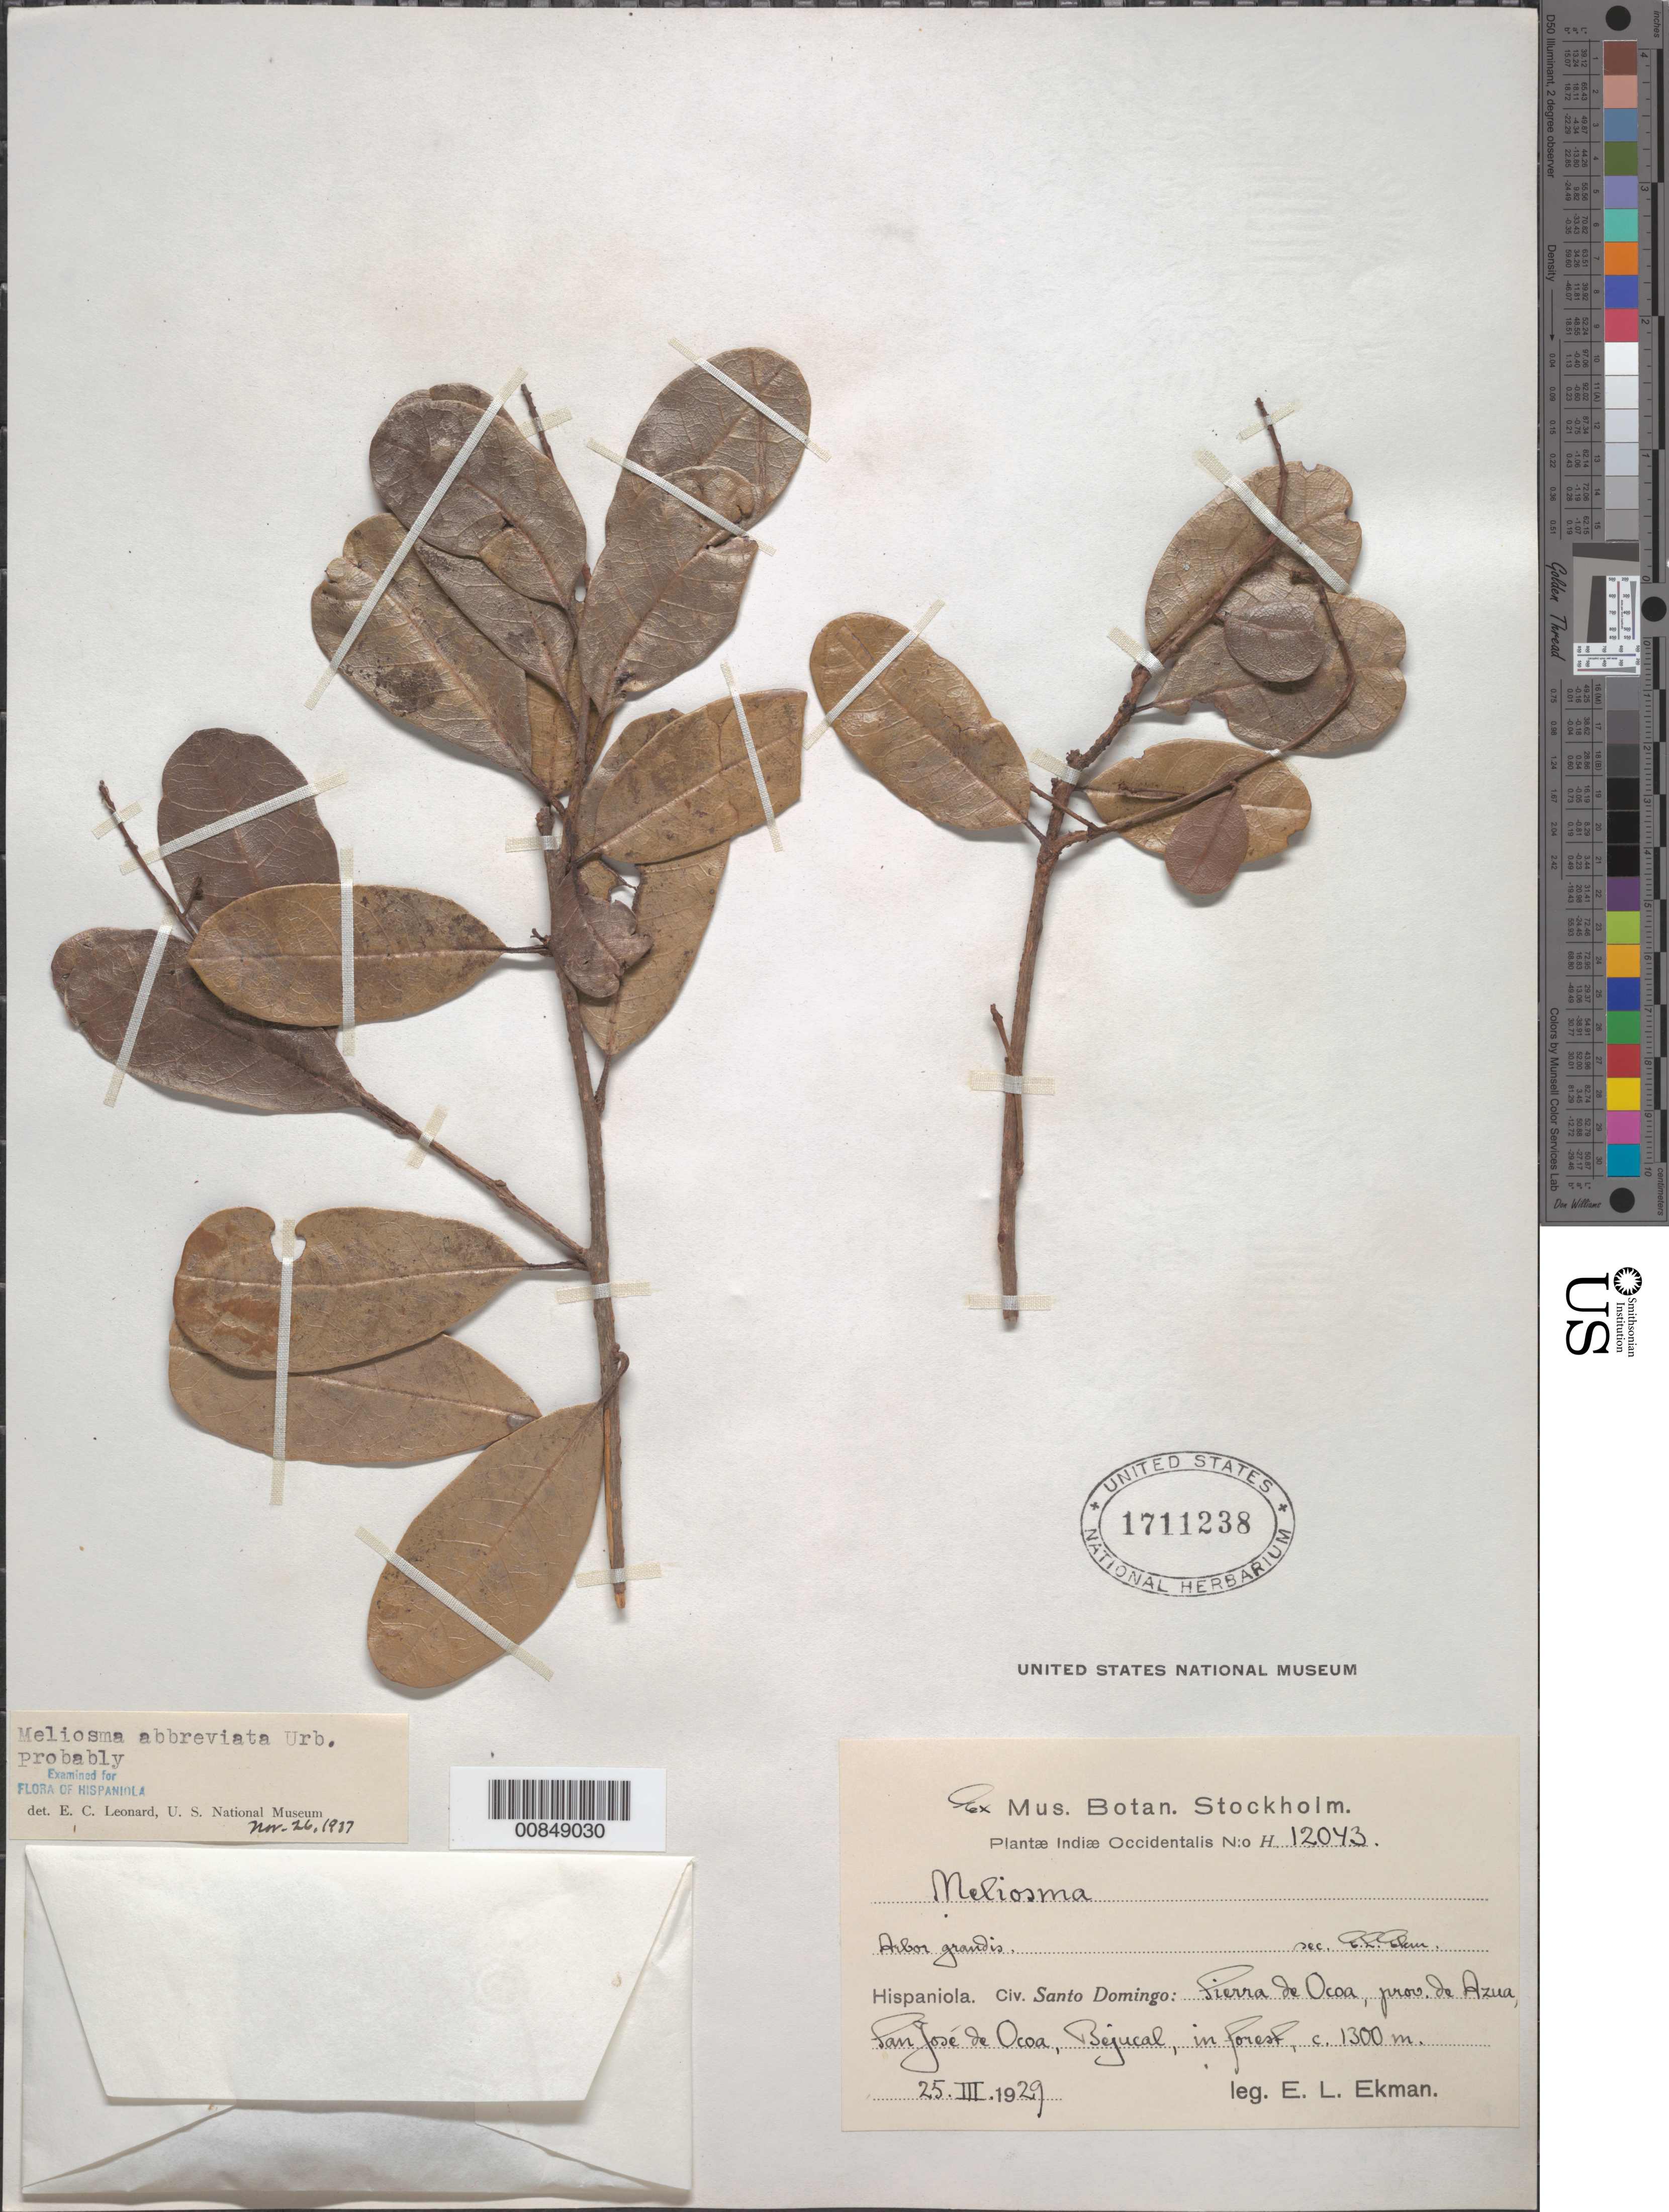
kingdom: Plantae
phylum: Tracheophyta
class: Magnoliopsida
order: Proteales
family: Sabiaceae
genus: Meliosma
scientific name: Meliosma abbreviata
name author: Urb.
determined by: Leonard, Emery C., (US)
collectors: E. L. Ekman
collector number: H 12043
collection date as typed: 25 Mar 1929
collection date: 1929-03-25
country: Dominican Republic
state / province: Azua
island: Hispaniola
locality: Sierra de Ocoa, San José de Ocoa, Bejucal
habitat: In forest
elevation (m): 1300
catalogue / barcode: US 1711238